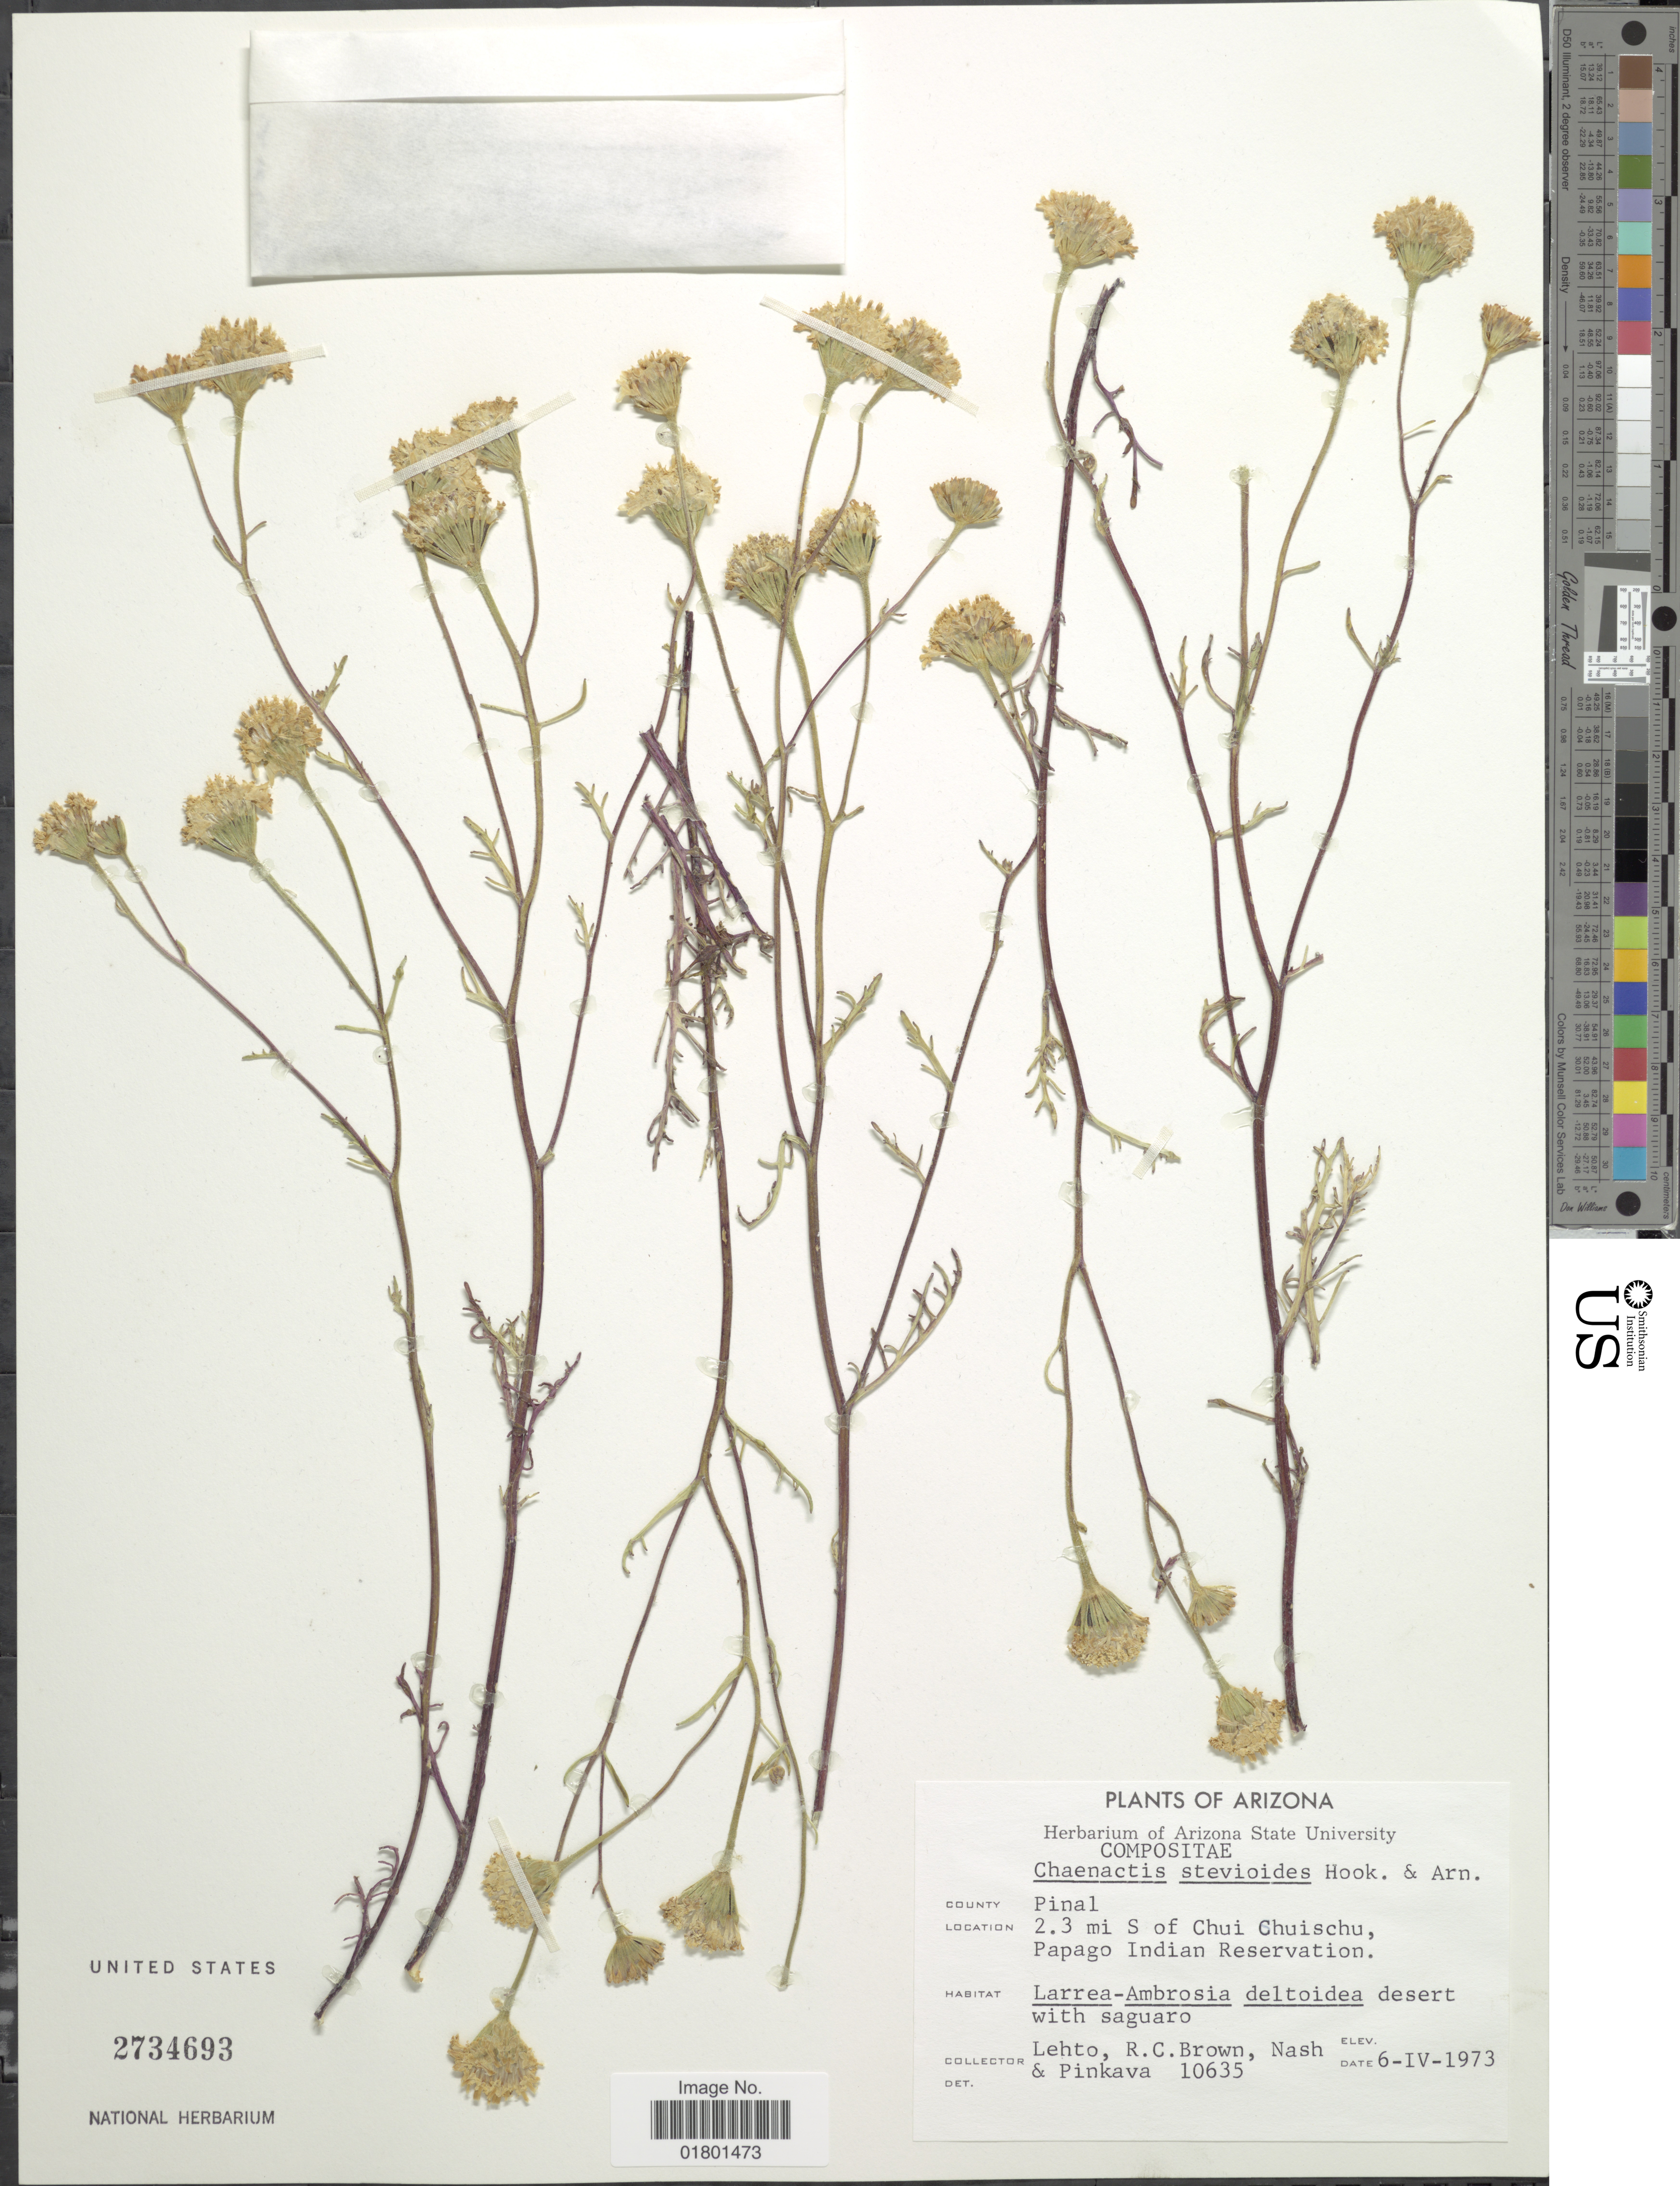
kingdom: Plantae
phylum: Tracheophyta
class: Magnoliopsida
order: Asterales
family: Asteraceae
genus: Chaenactis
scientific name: Chaenactis stevioides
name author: Hook. & Arn.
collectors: -. Lehto, R. C. Brown, -- Nash & -. Pinkava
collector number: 10635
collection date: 1973-04-06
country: United States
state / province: Arizona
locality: County Pinal, 2.3 mi S of Chui Chuischu, Papago Indian Reservation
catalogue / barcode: US 2734693